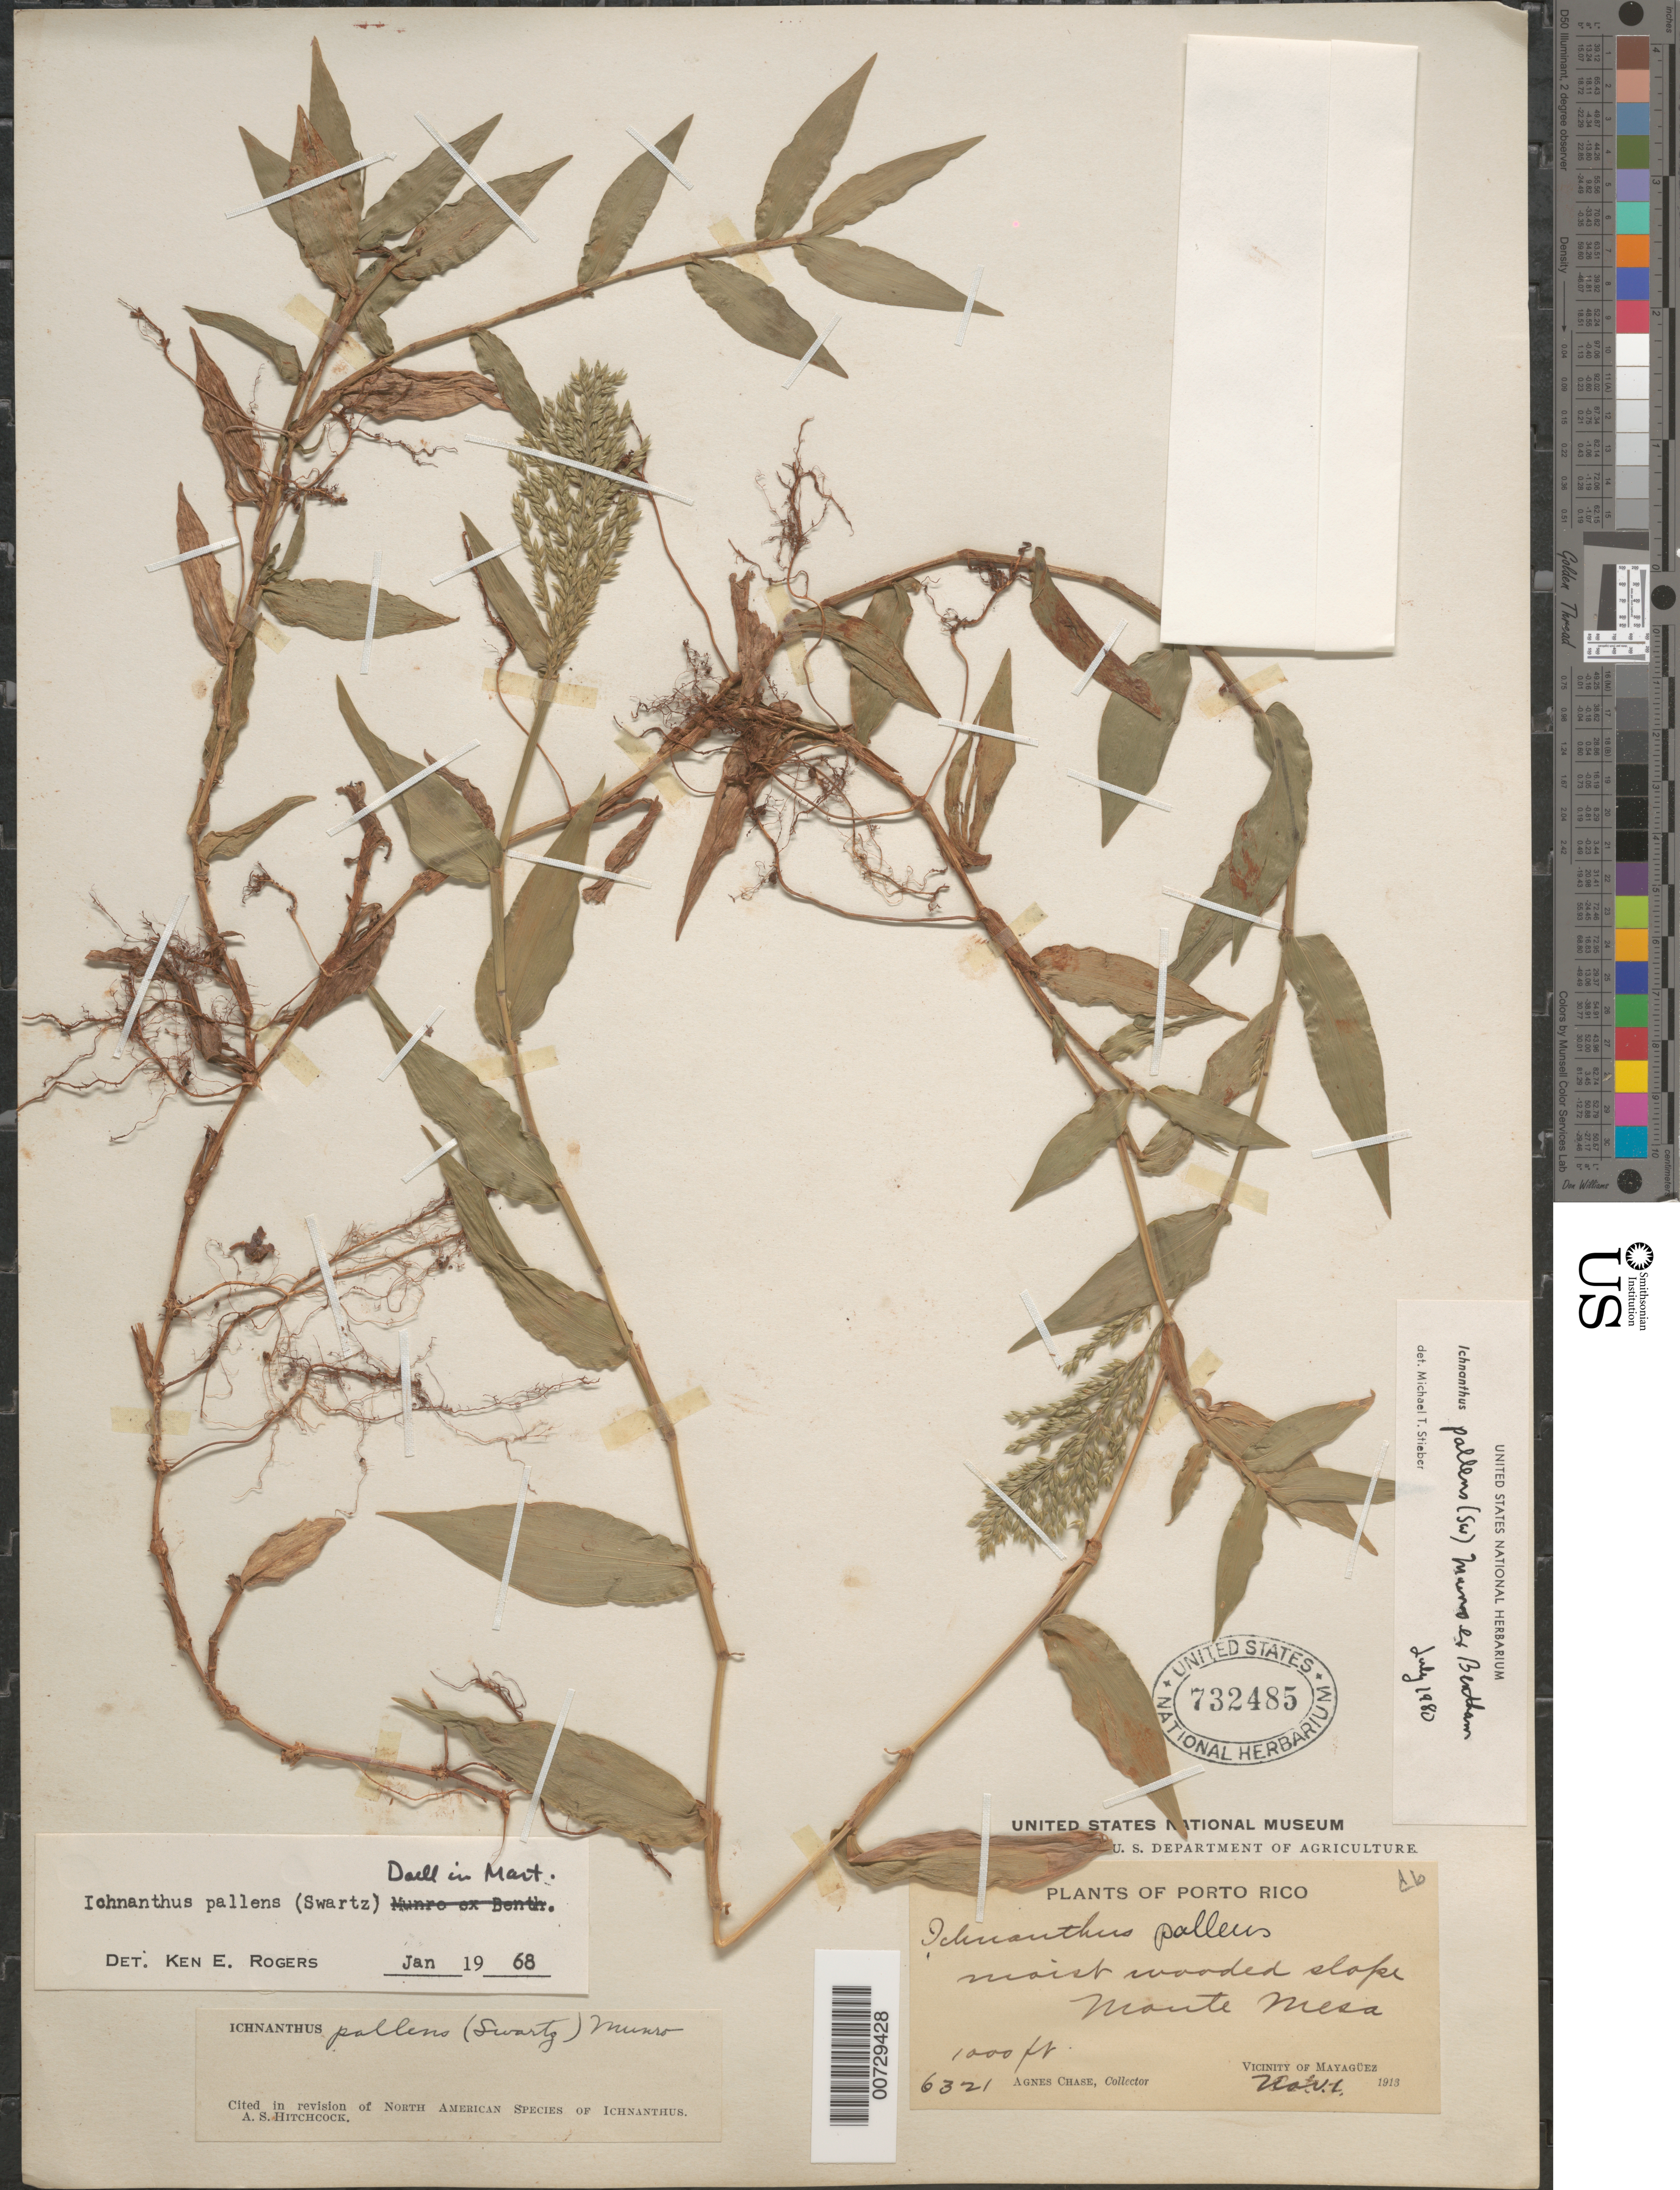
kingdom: Plantae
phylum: Tracheophyta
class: Liliopsida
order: Poales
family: Poaceae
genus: Ichnanthus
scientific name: Ichnanthus pallens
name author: (Sw.) Munro ex Benth.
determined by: Stieber, M. T.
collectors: A. Chase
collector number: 6321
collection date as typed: Nov 1913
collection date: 1913-11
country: Puerto Rico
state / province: Mayagüez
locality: Monte Mesa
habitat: Moist wooded slope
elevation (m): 305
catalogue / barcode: US 732485